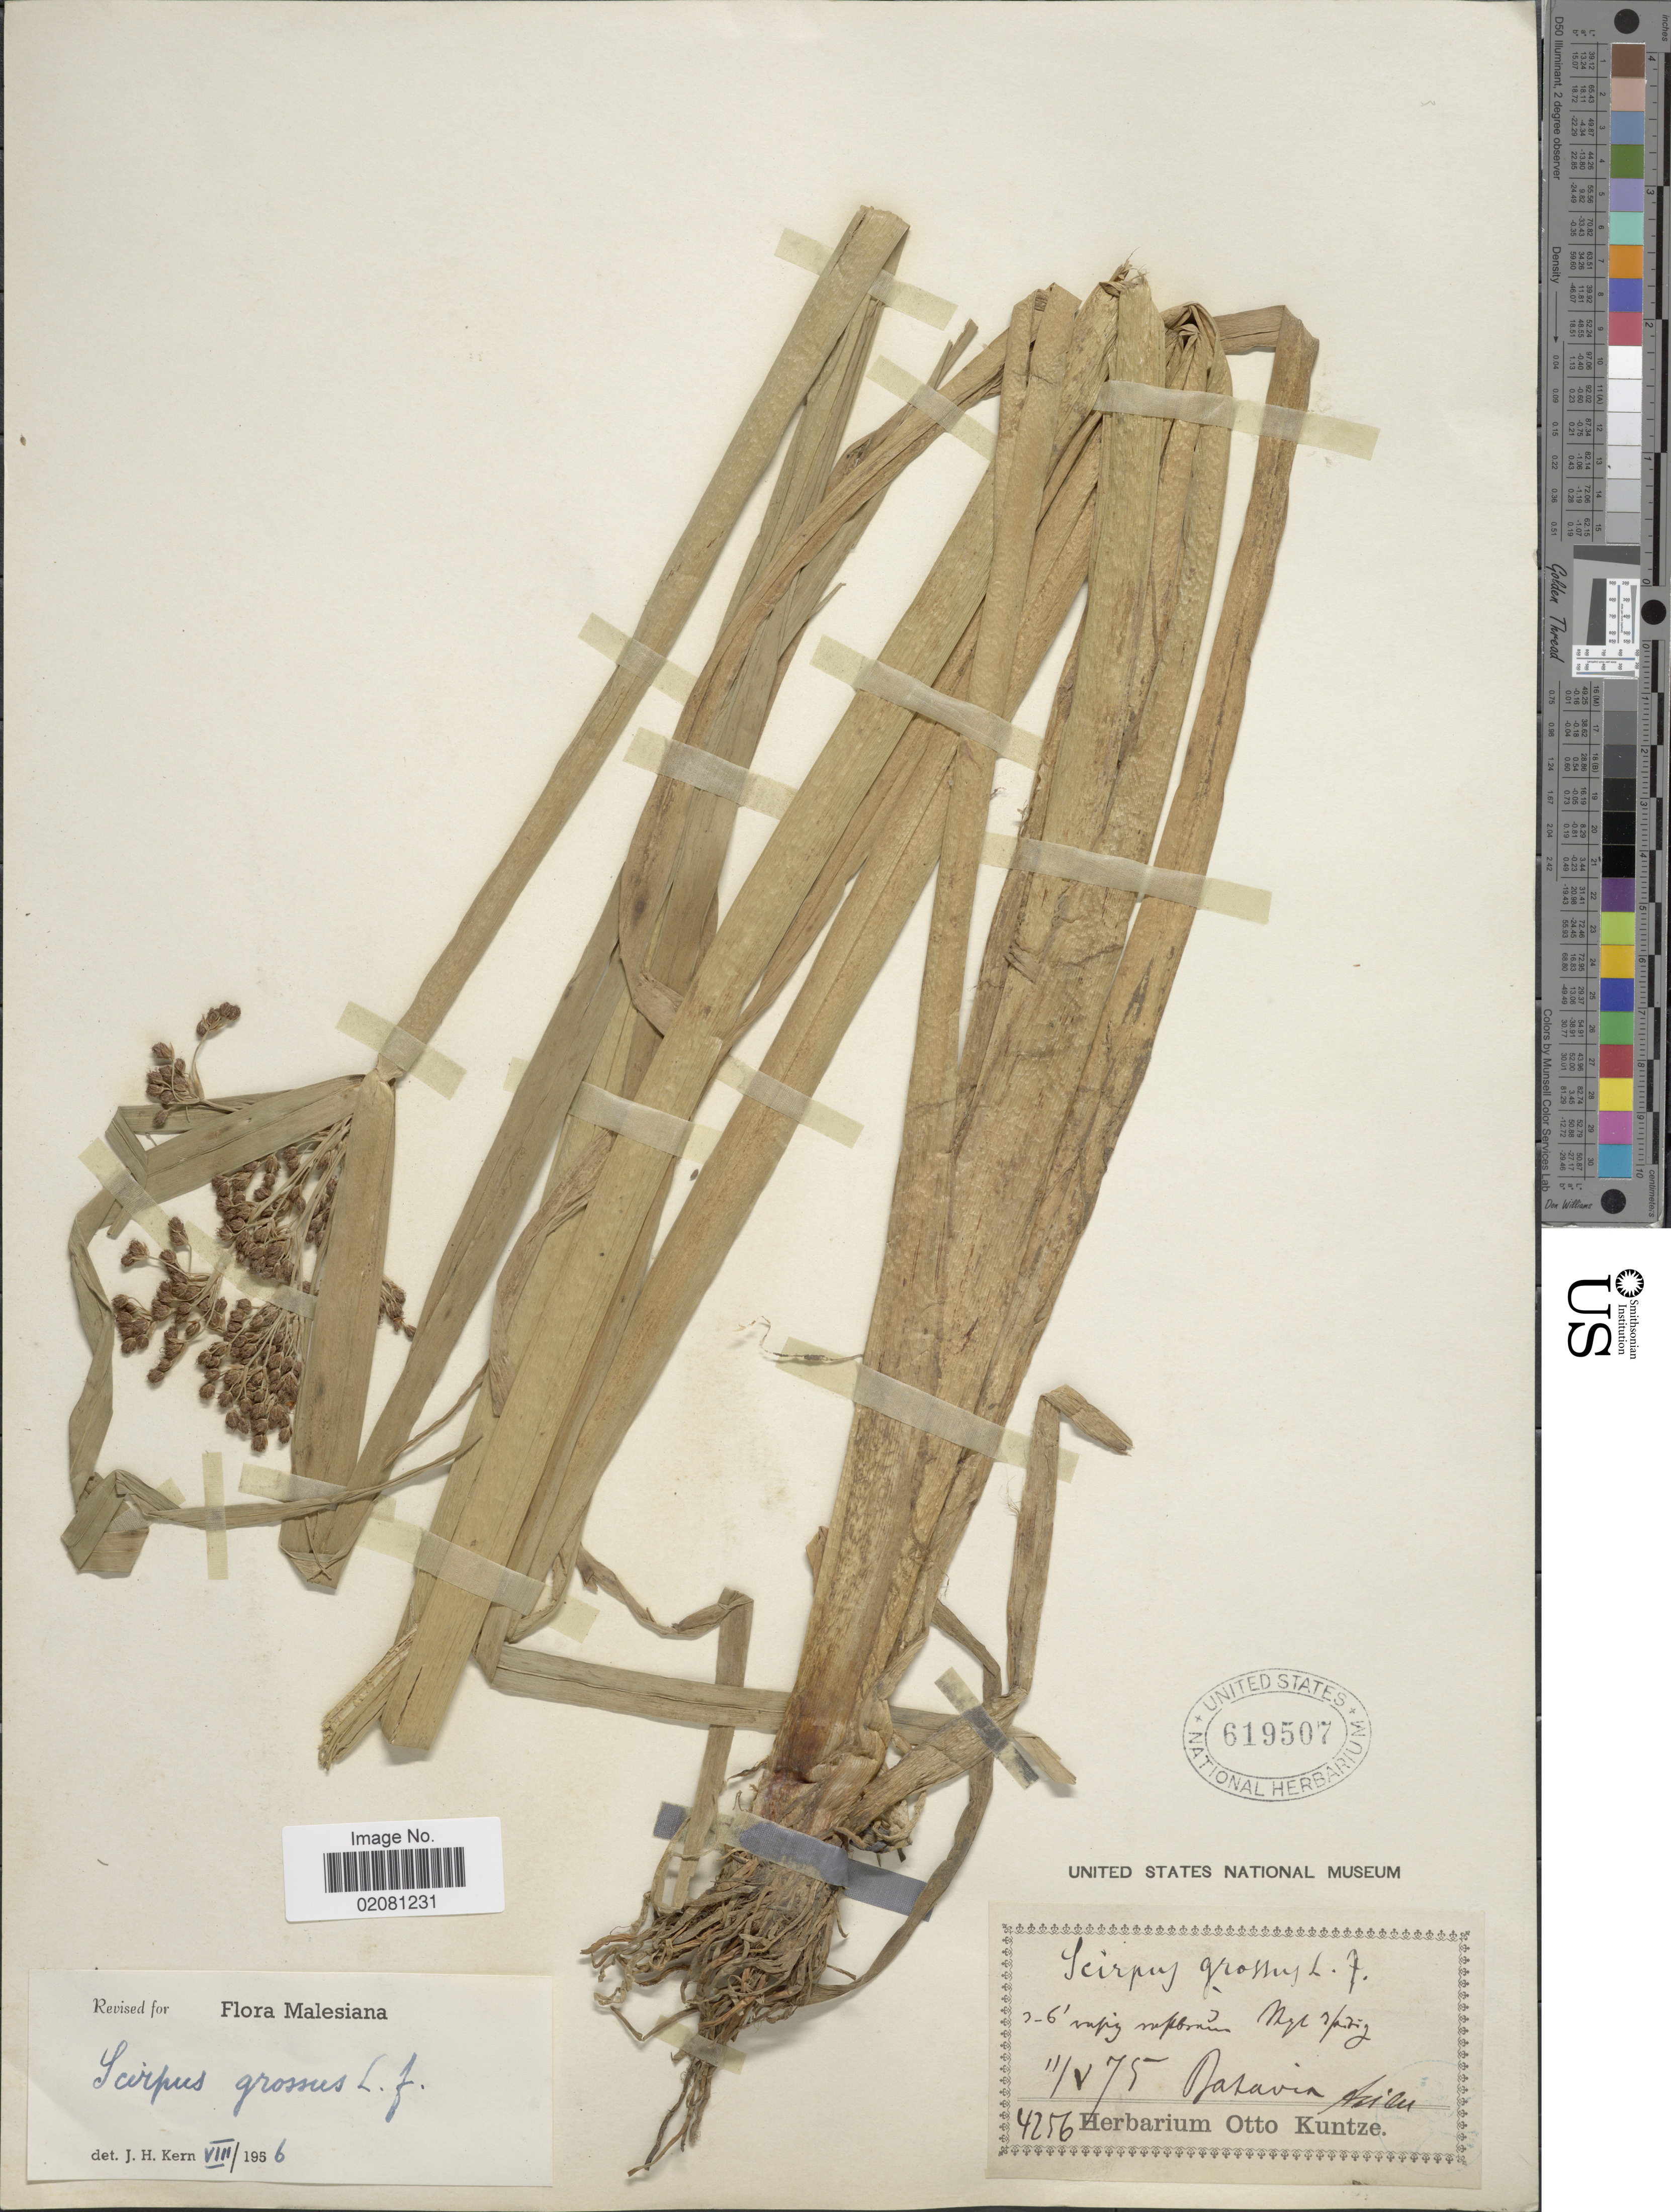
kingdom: Plantae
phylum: Tracheophyta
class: Liliopsida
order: Poales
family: Cyperaceae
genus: Actinoscirpus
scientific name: Actinoscirpus grossus var. grossus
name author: (L. f.) Goetgh. & D.A. Simpson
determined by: Strong, M. T., (US), Smithsonian Institution - National Museum of Natural History (UNITED STATES)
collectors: ex Herb. O. Kuntze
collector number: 4256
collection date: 1875-05-11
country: Indonesia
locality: Batavia. Asien.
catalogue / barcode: US 619507